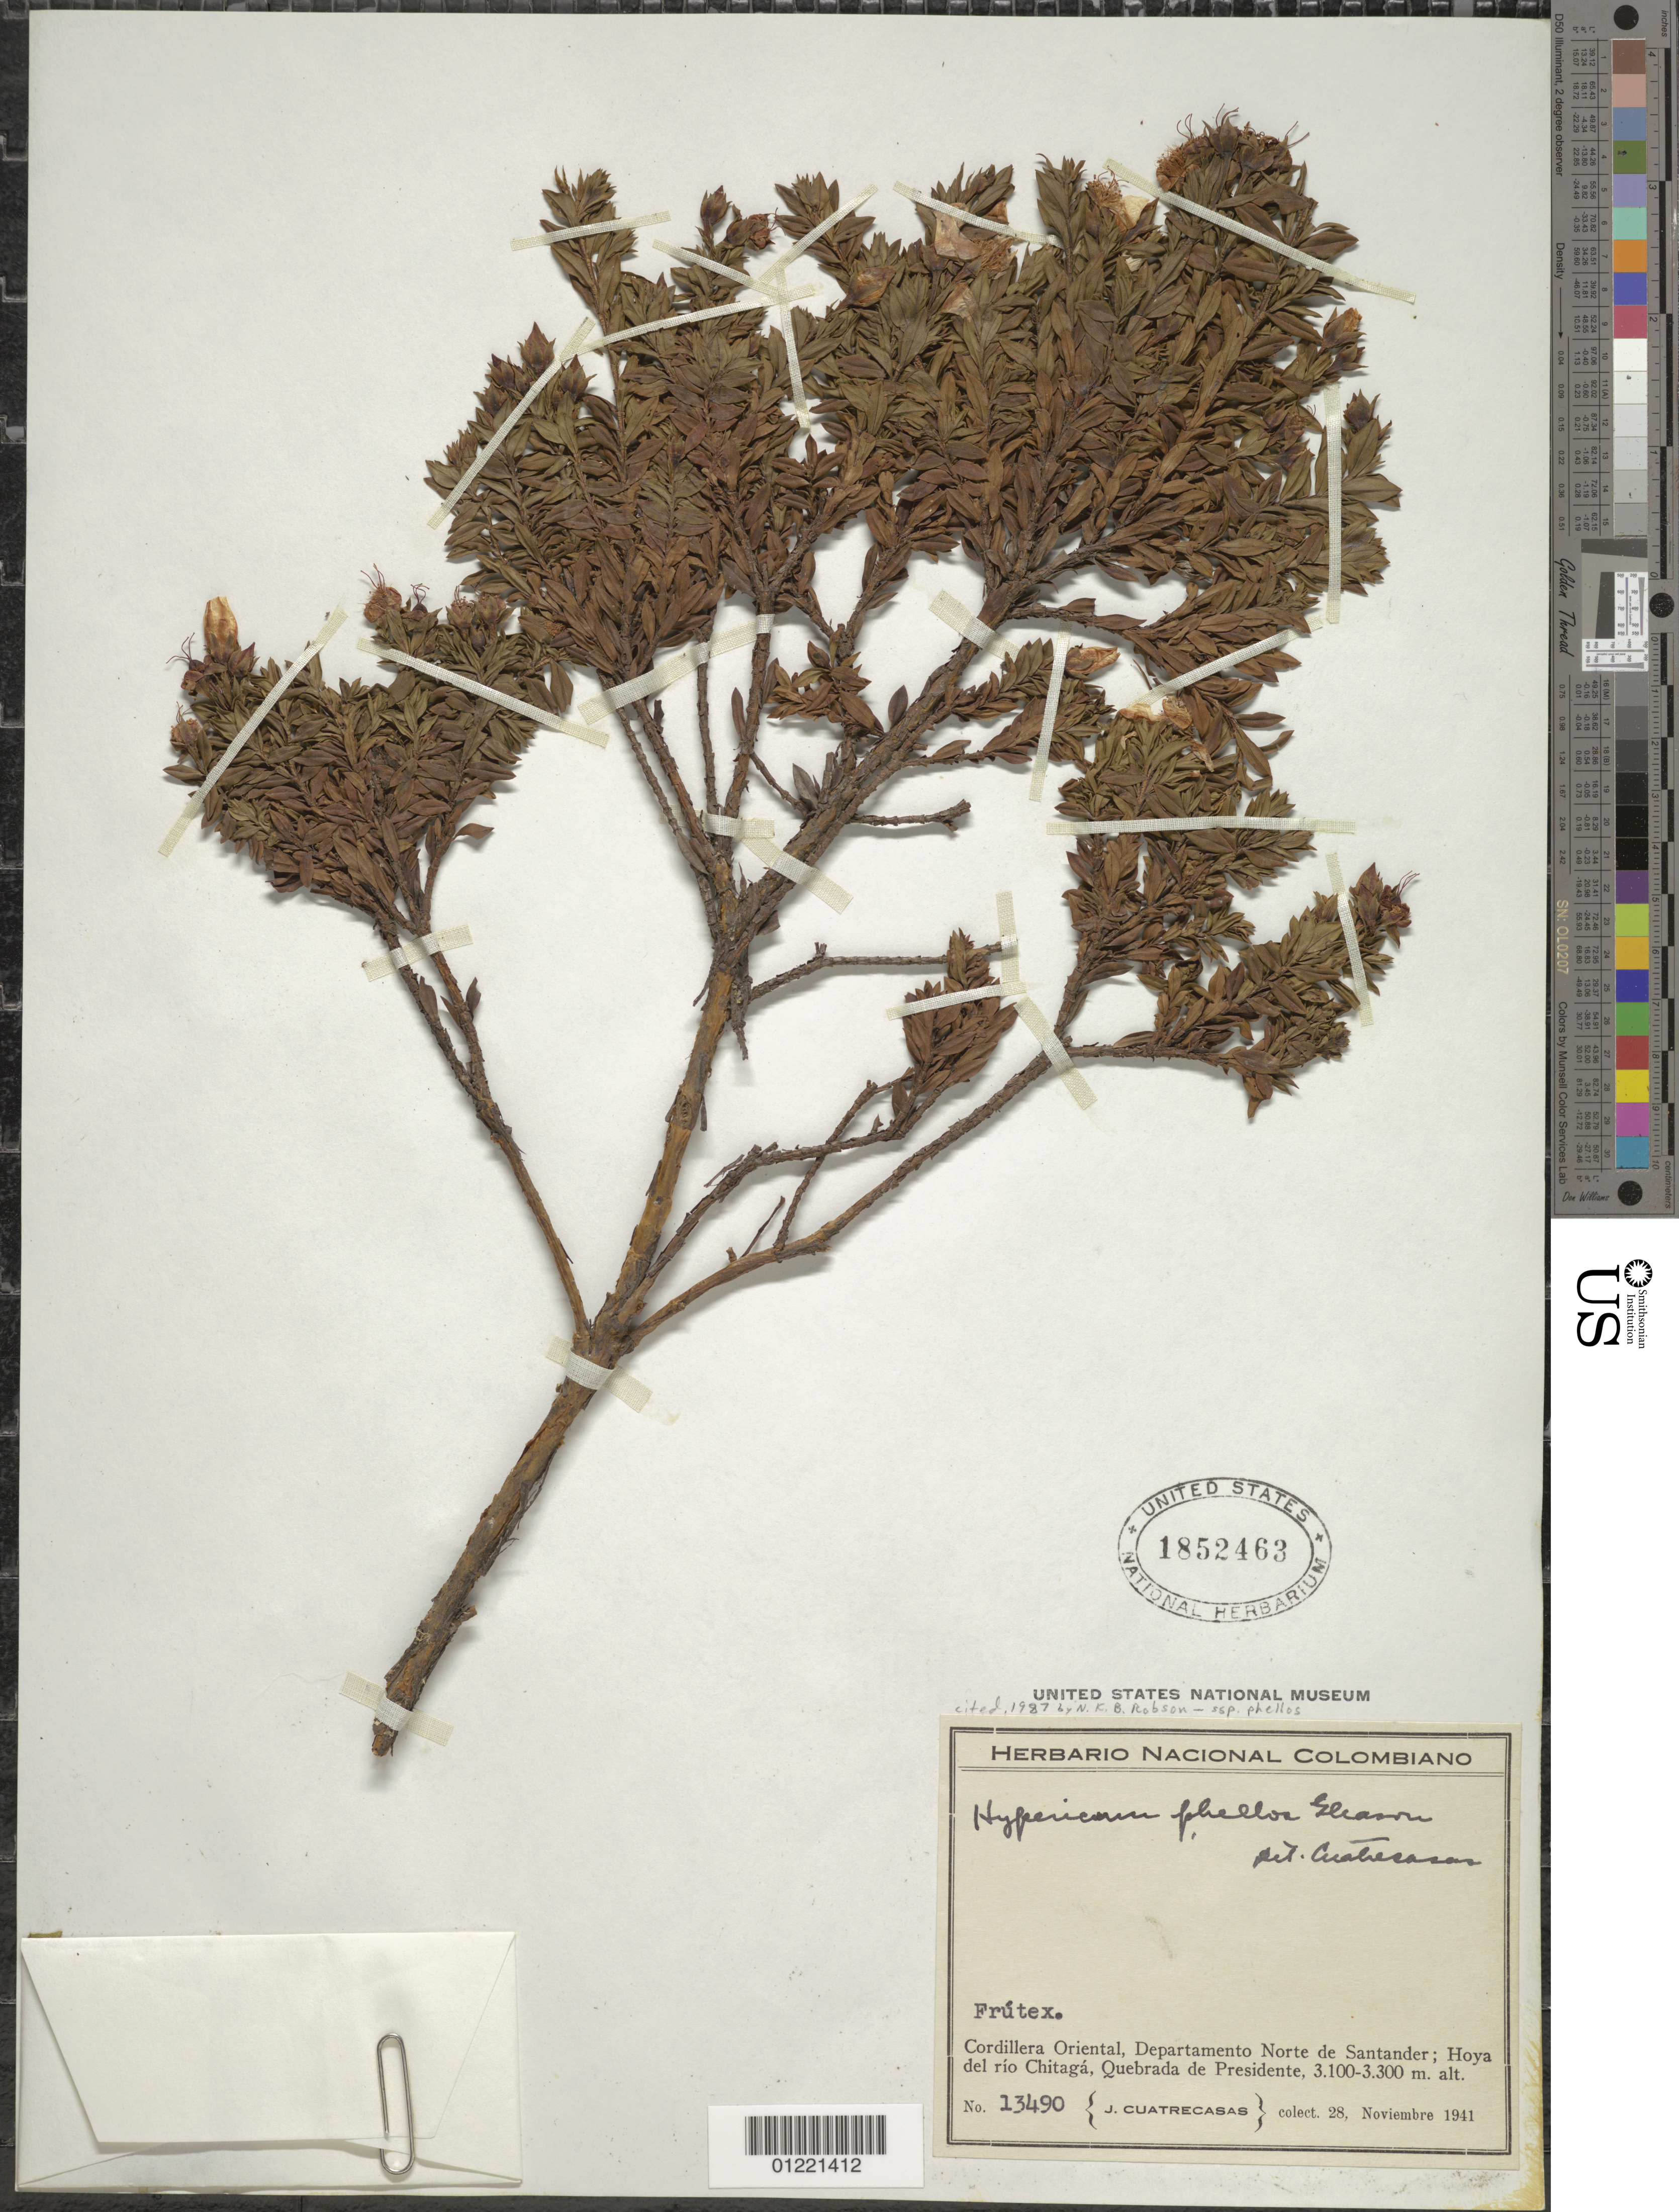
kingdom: Plantae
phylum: Tracheophyta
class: Magnoliopsida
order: Malpighiales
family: Hypericaceae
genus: Hypericum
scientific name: Hypericum phellos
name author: Gleason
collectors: J. Cuatrecasas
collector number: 13490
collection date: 1941-11-28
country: Colombia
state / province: Norte de Santander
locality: Hoya del rio Chitaga, Quebrada de Presidente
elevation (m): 3100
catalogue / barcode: US 1852463